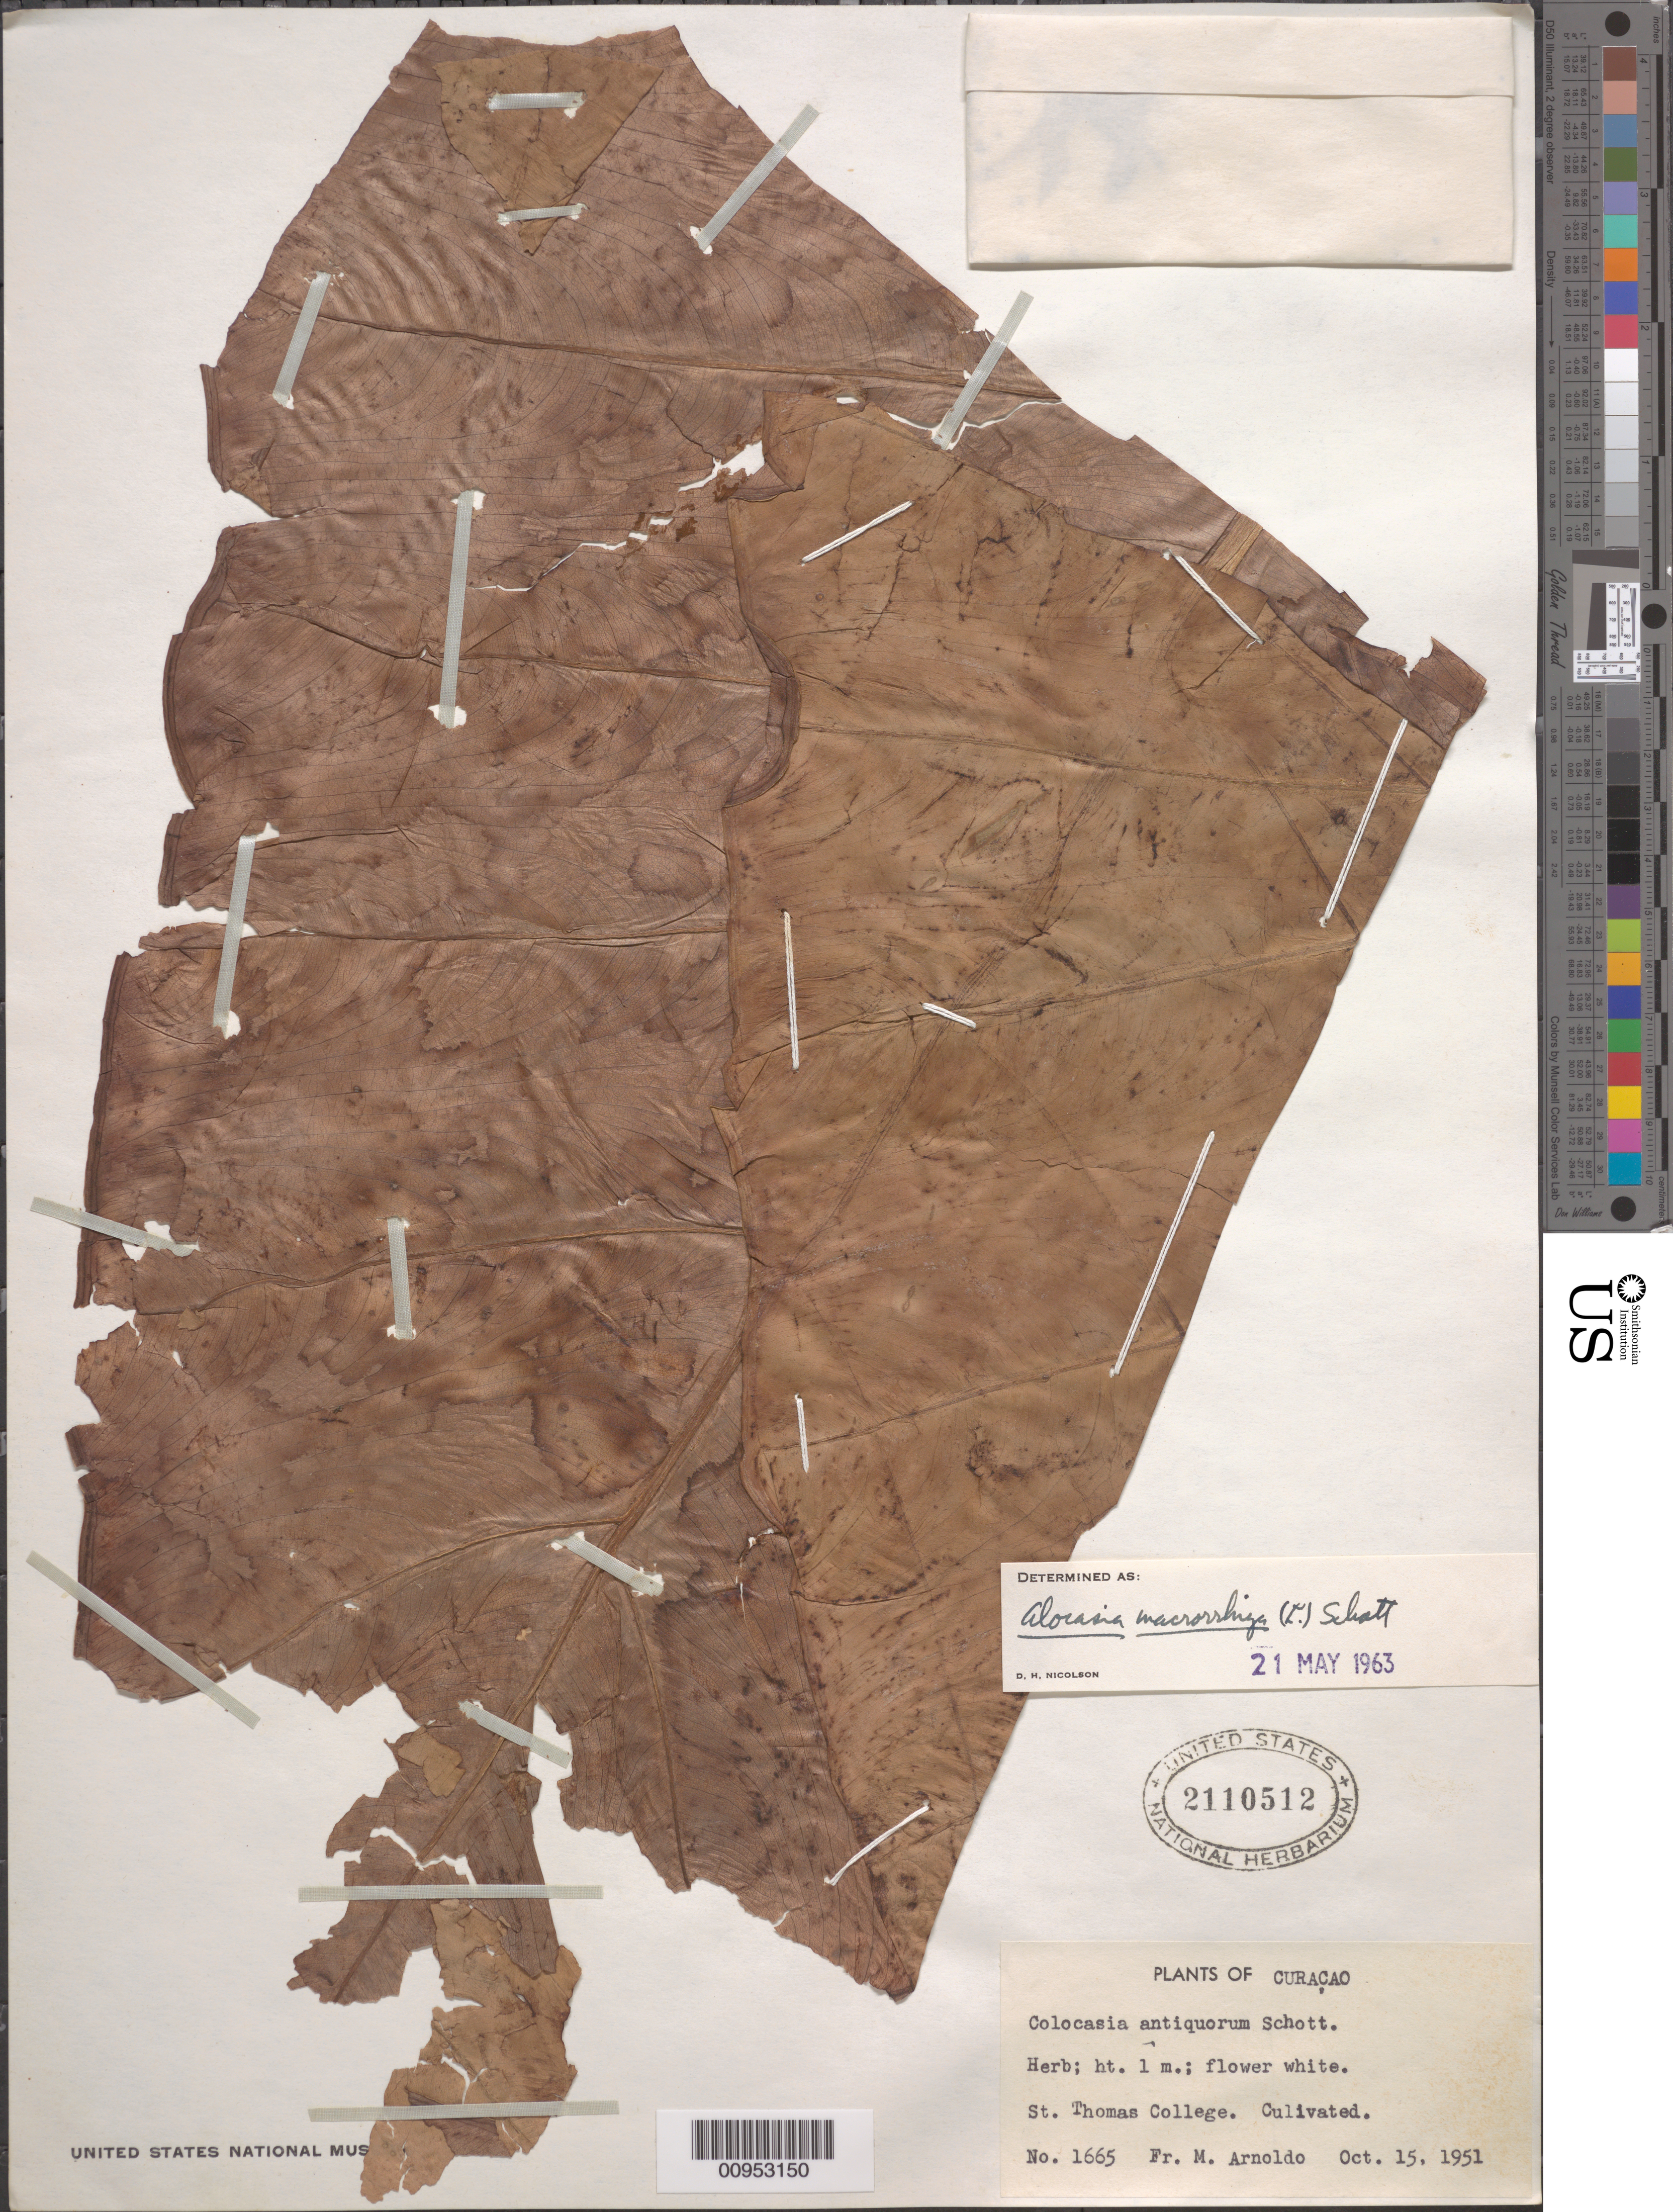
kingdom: Plantae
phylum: Tracheophyta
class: Liliopsida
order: Alismatales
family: Araceae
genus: Alocasia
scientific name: Alocasia macrorrhizos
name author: (L.) G. Don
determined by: Nicolson, Dan H.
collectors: N. Arnoldo-Broeders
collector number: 1665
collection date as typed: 15 Oct 1951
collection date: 1951-10-15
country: Curaçao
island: Curaçao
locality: St. Thomas College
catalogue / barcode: US 2110512